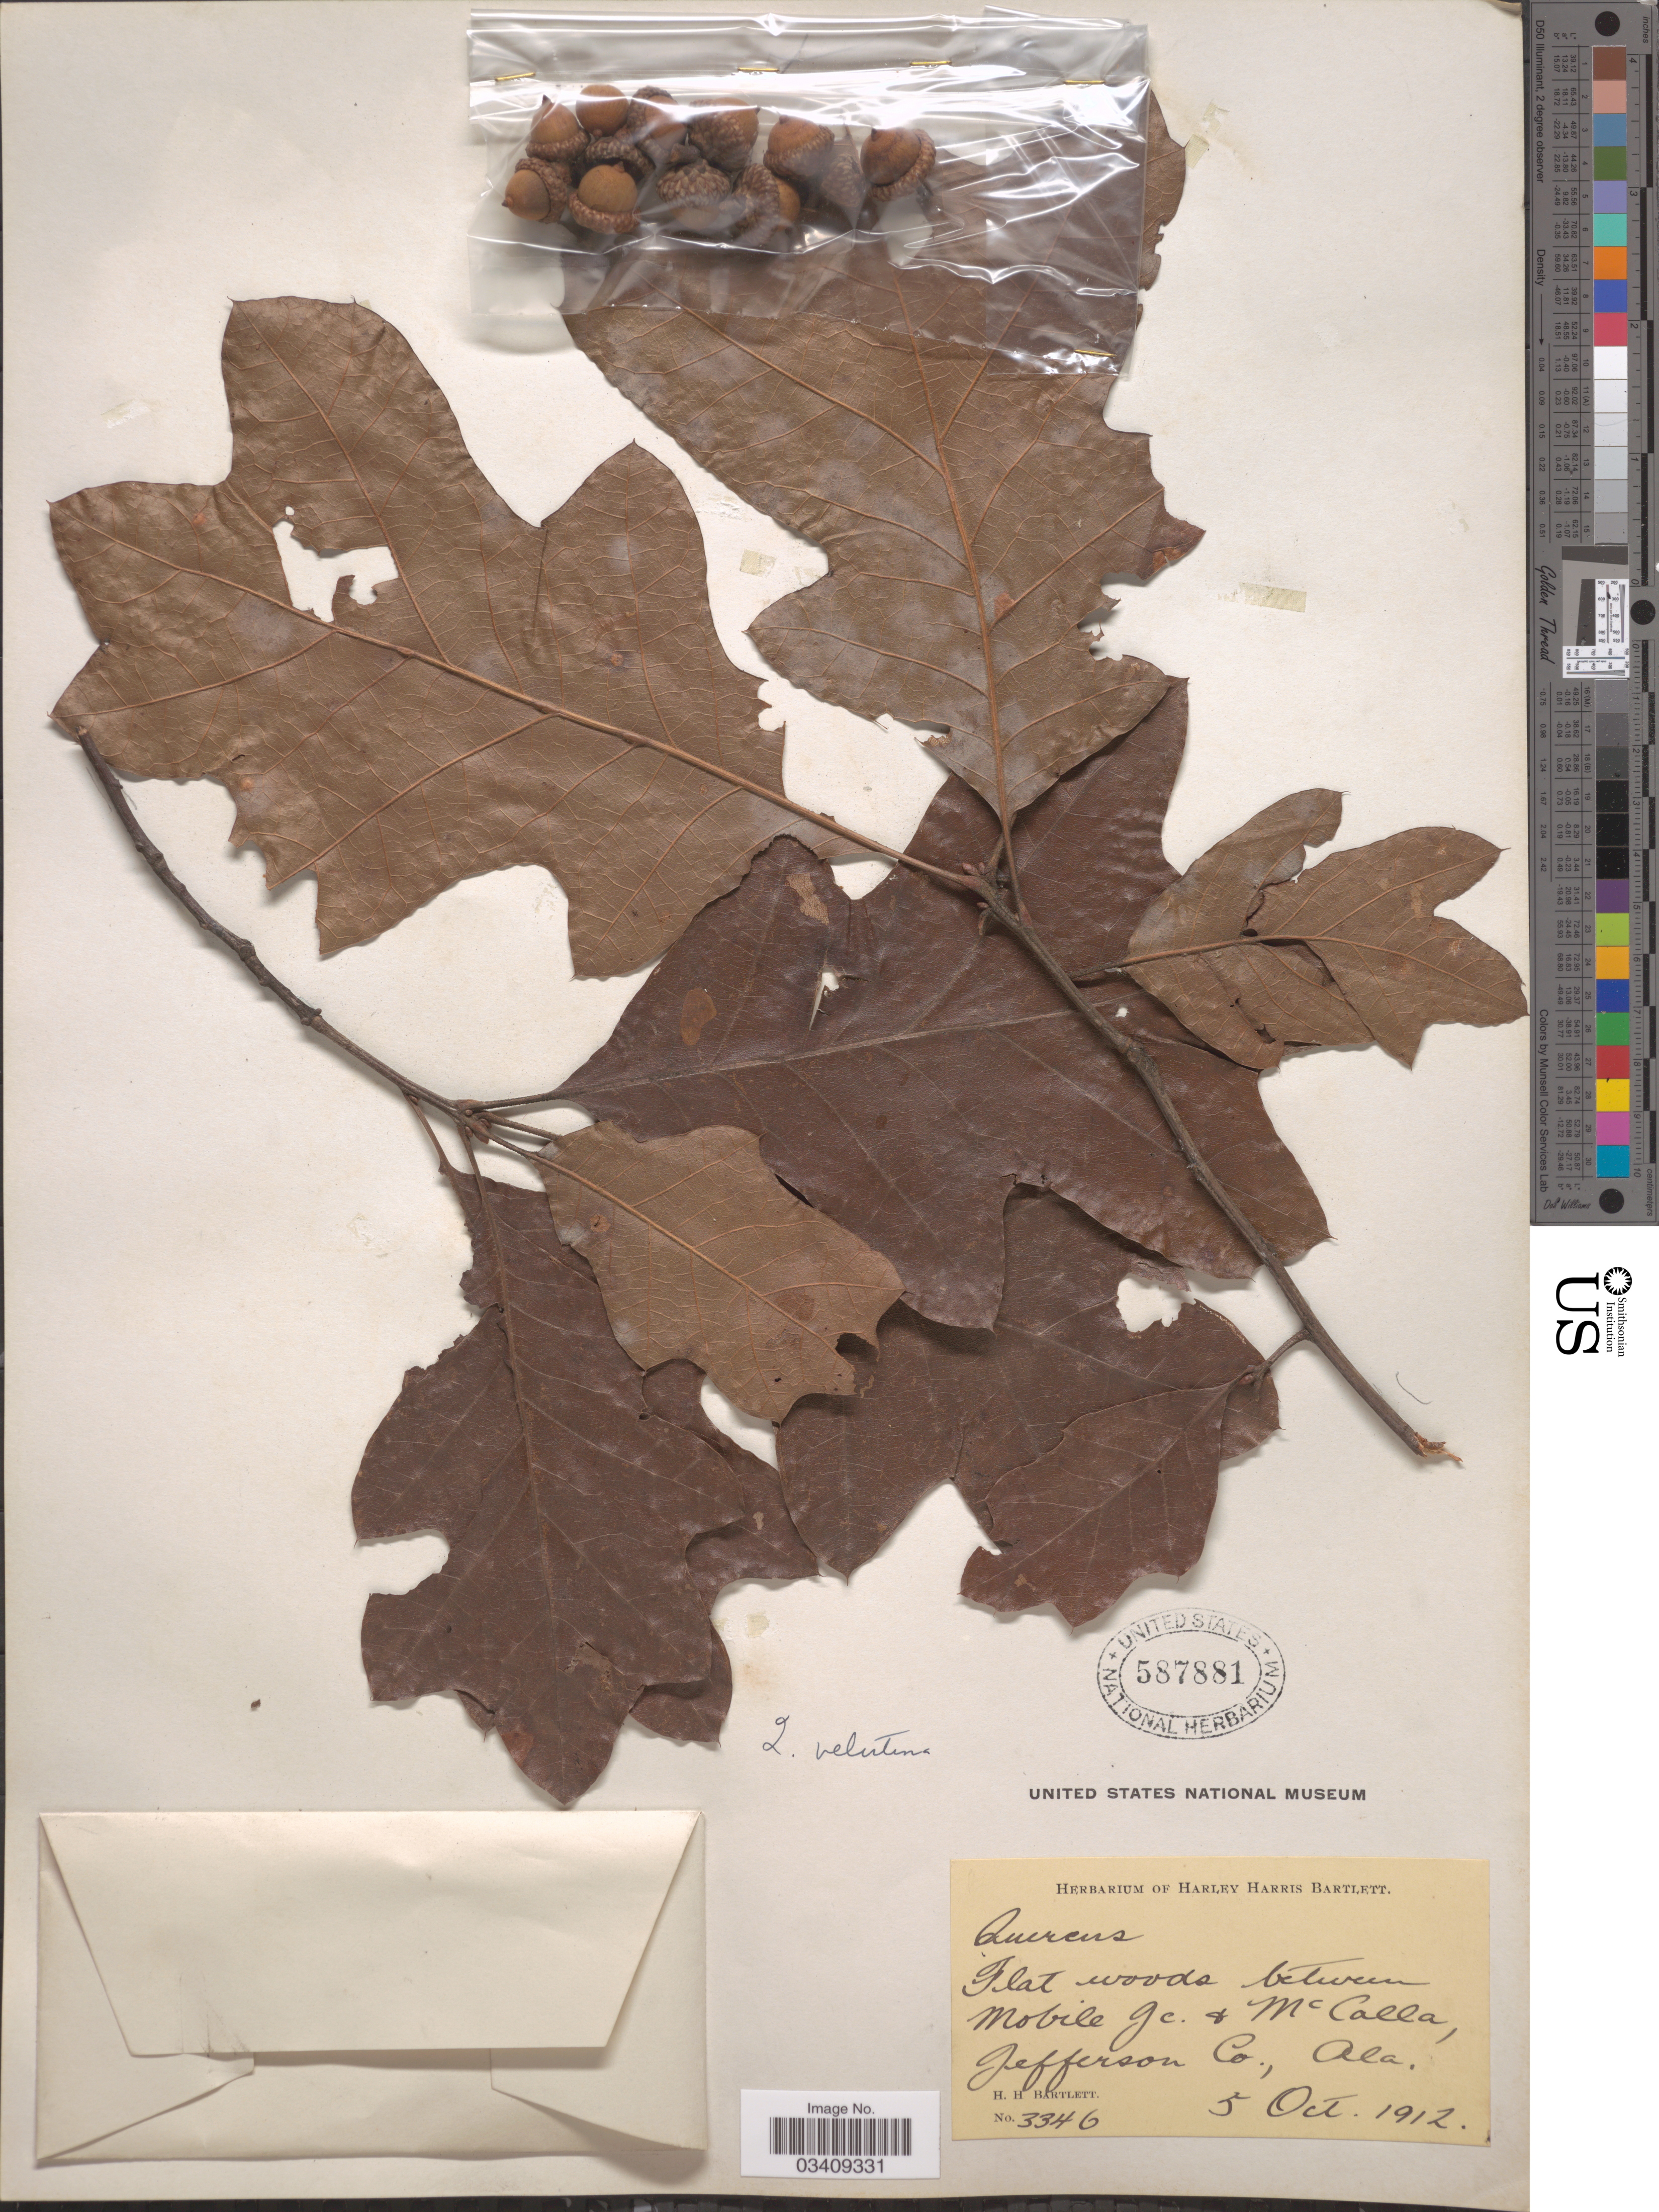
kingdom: Plantae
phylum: Tracheophyta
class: Magnoliopsida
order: Fagales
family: Fagaceae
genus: Quercus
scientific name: Quercus velutina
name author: Lam.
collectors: H. H. Bartlett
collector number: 3346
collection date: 1912-10-05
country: United States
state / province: Alabama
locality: Flat woods between Mobile Gc. & McCalla, Jefferson Co.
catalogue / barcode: US 587881